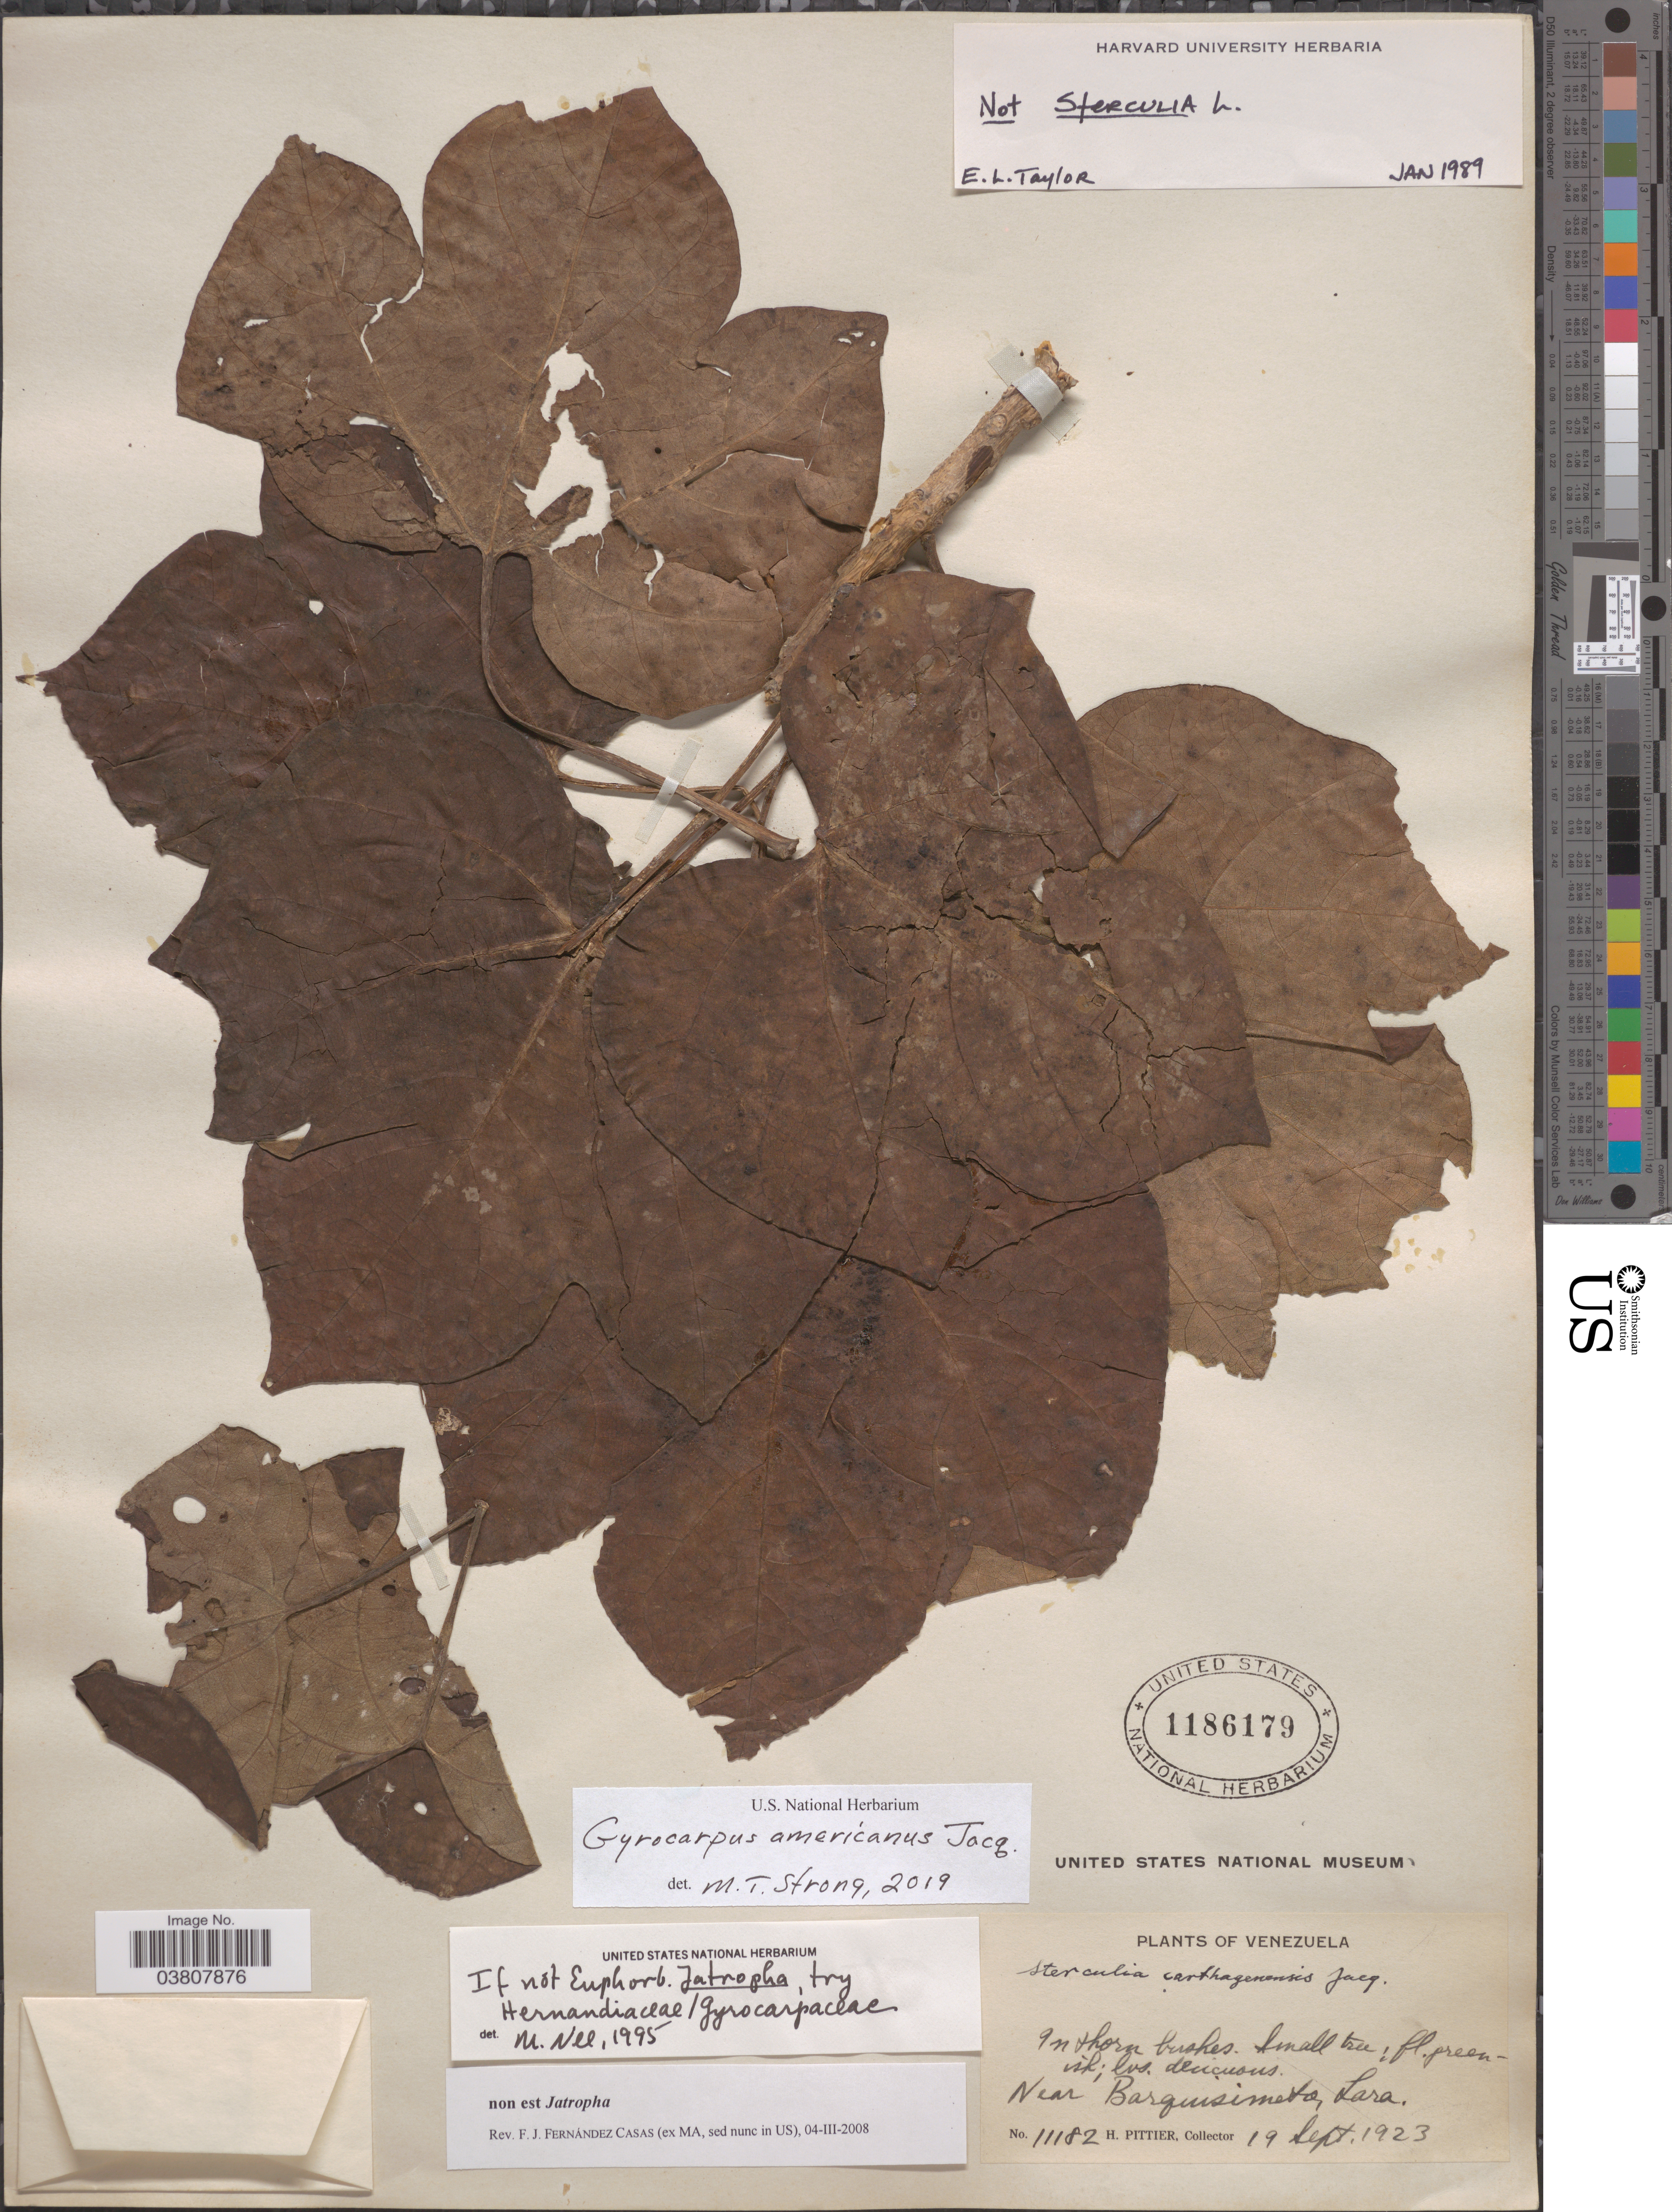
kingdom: Plantae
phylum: Tracheophyta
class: Magnoliopsida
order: Laurales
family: Hernandiaceae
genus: Gyrocarpus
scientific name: Gyrocarpus americanus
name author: Jacq.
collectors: H. F. Pittier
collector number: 11182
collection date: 1923-09-19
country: Venezuela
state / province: Lara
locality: Near Barquisimeto.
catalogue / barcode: US 1186179